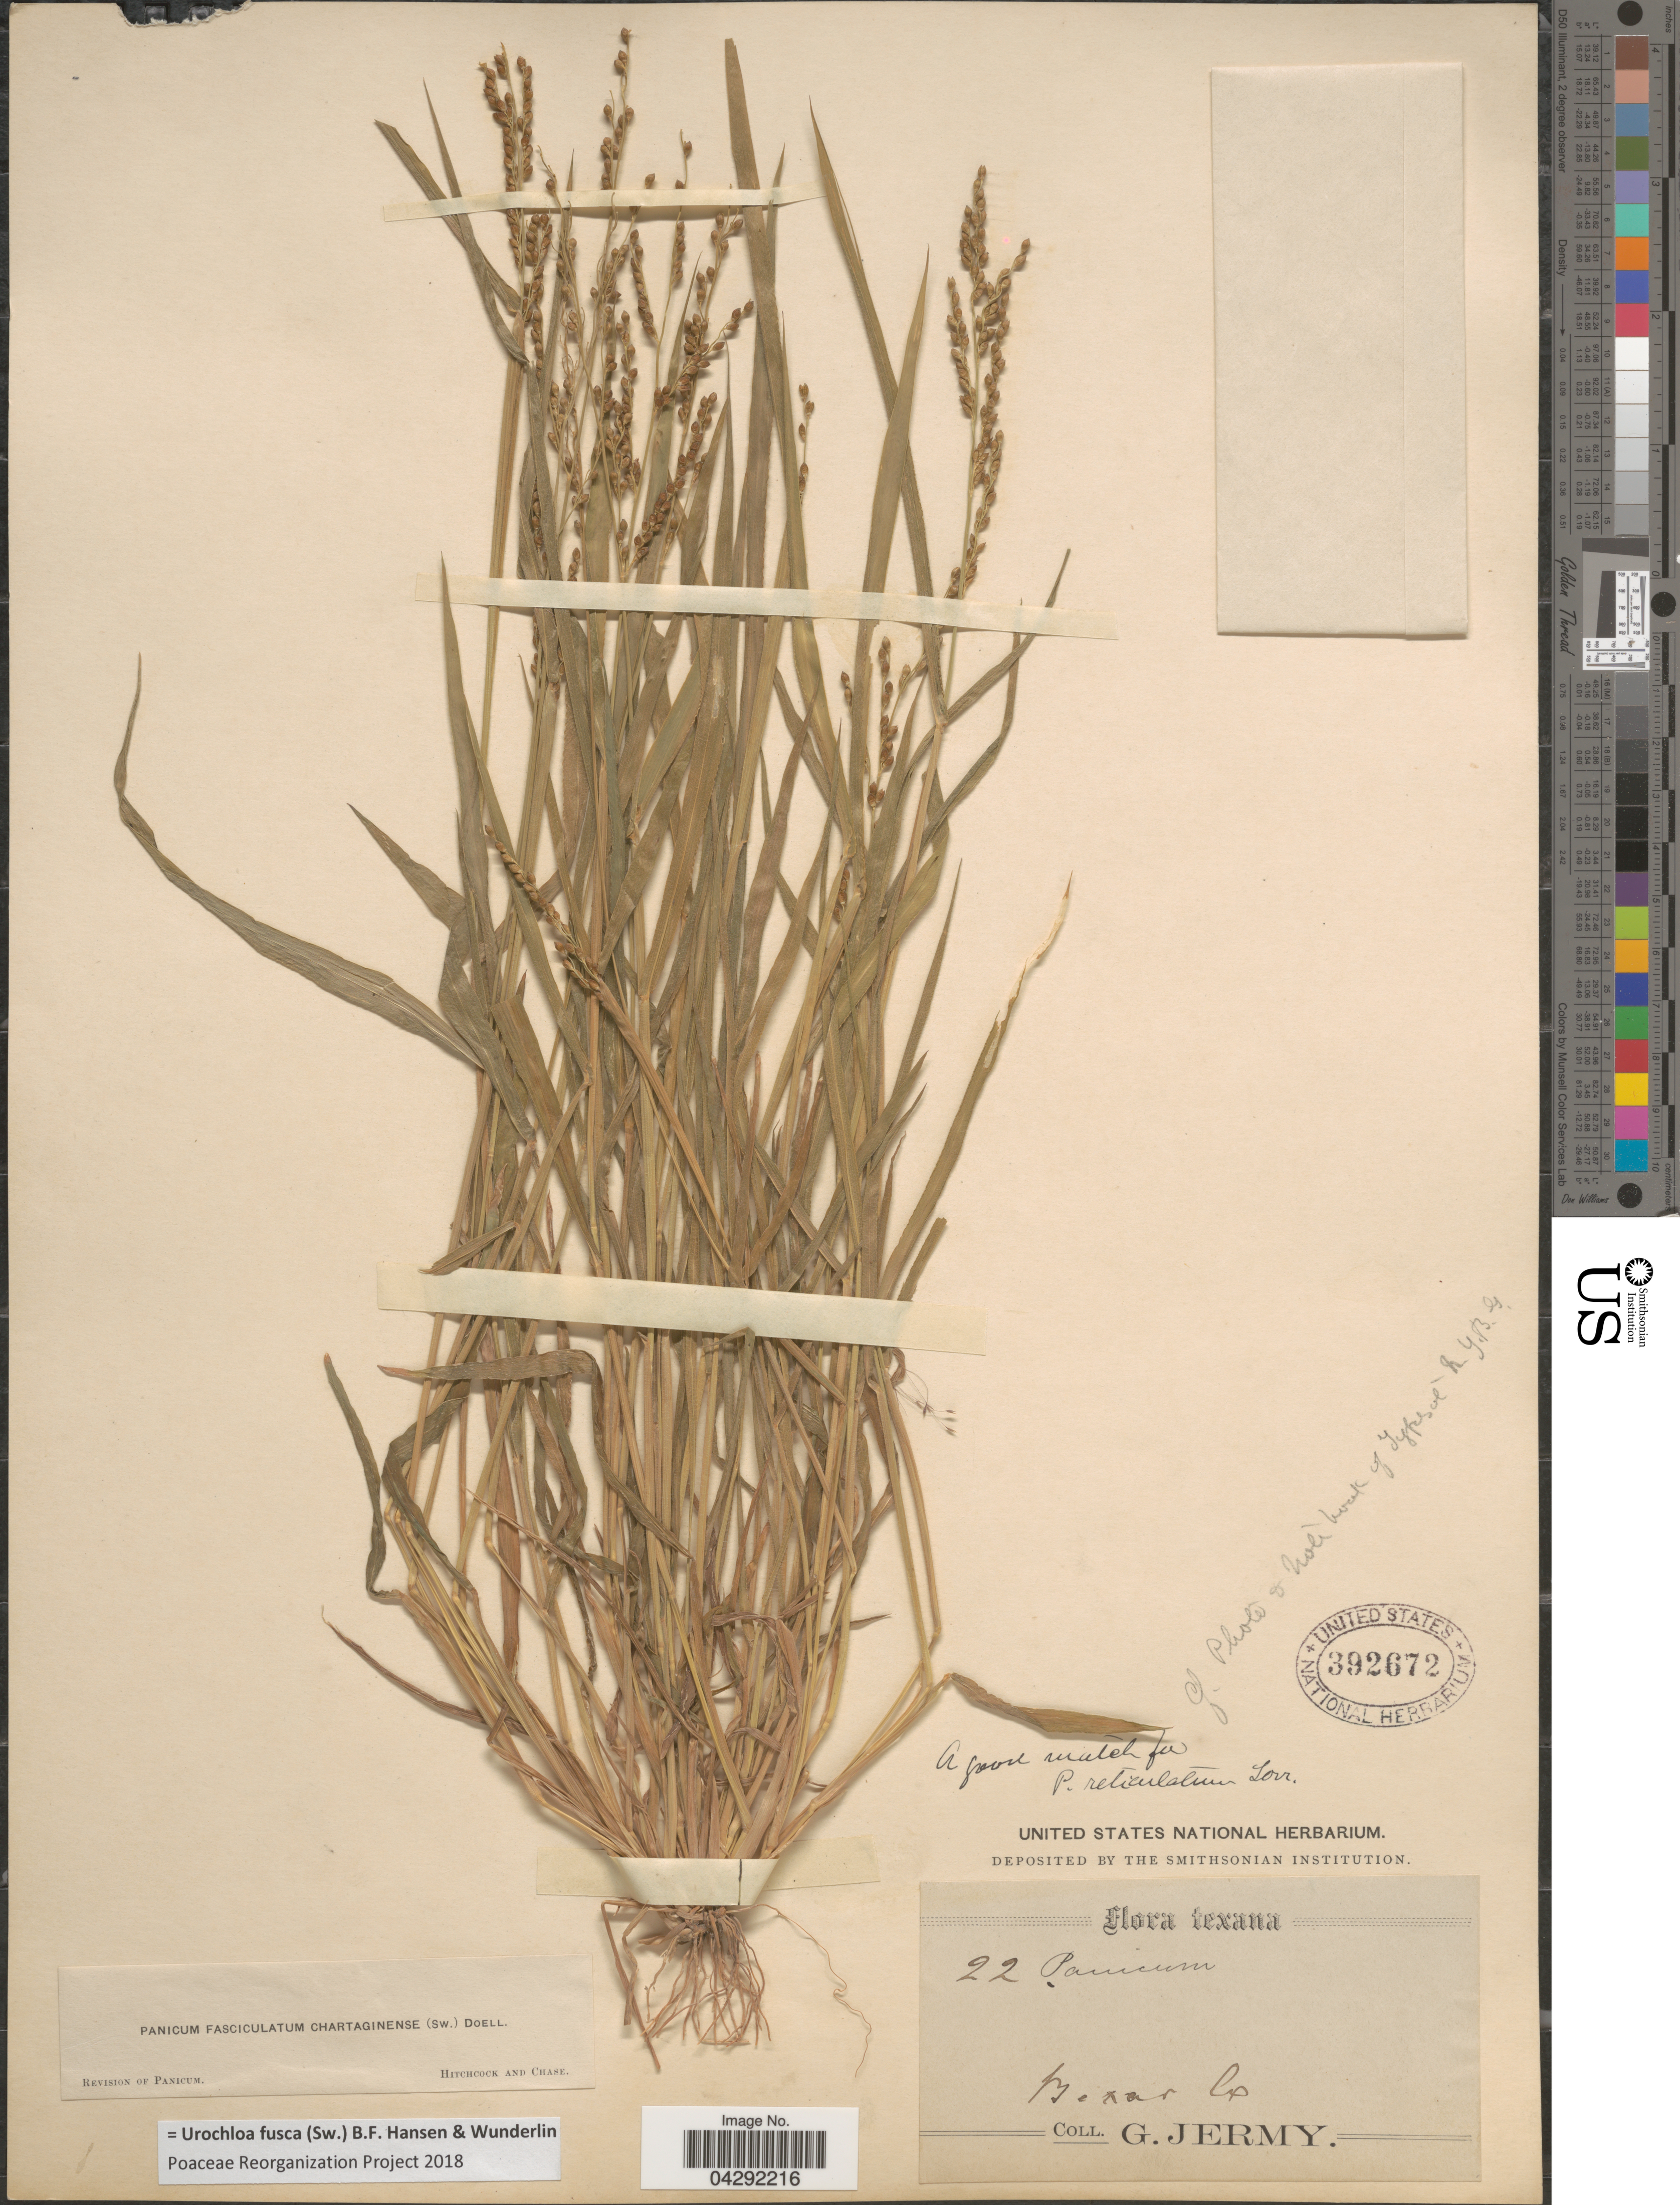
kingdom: Plantae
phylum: Tracheophyta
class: Liliopsida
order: Poales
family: Poaceae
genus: Urochloa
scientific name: Urochloa fusca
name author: (Sw.) B.F. Hansen & Wunderlin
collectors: G. Jermy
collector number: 22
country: United States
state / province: Texas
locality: Texana. Bexar Co.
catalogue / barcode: US 392672